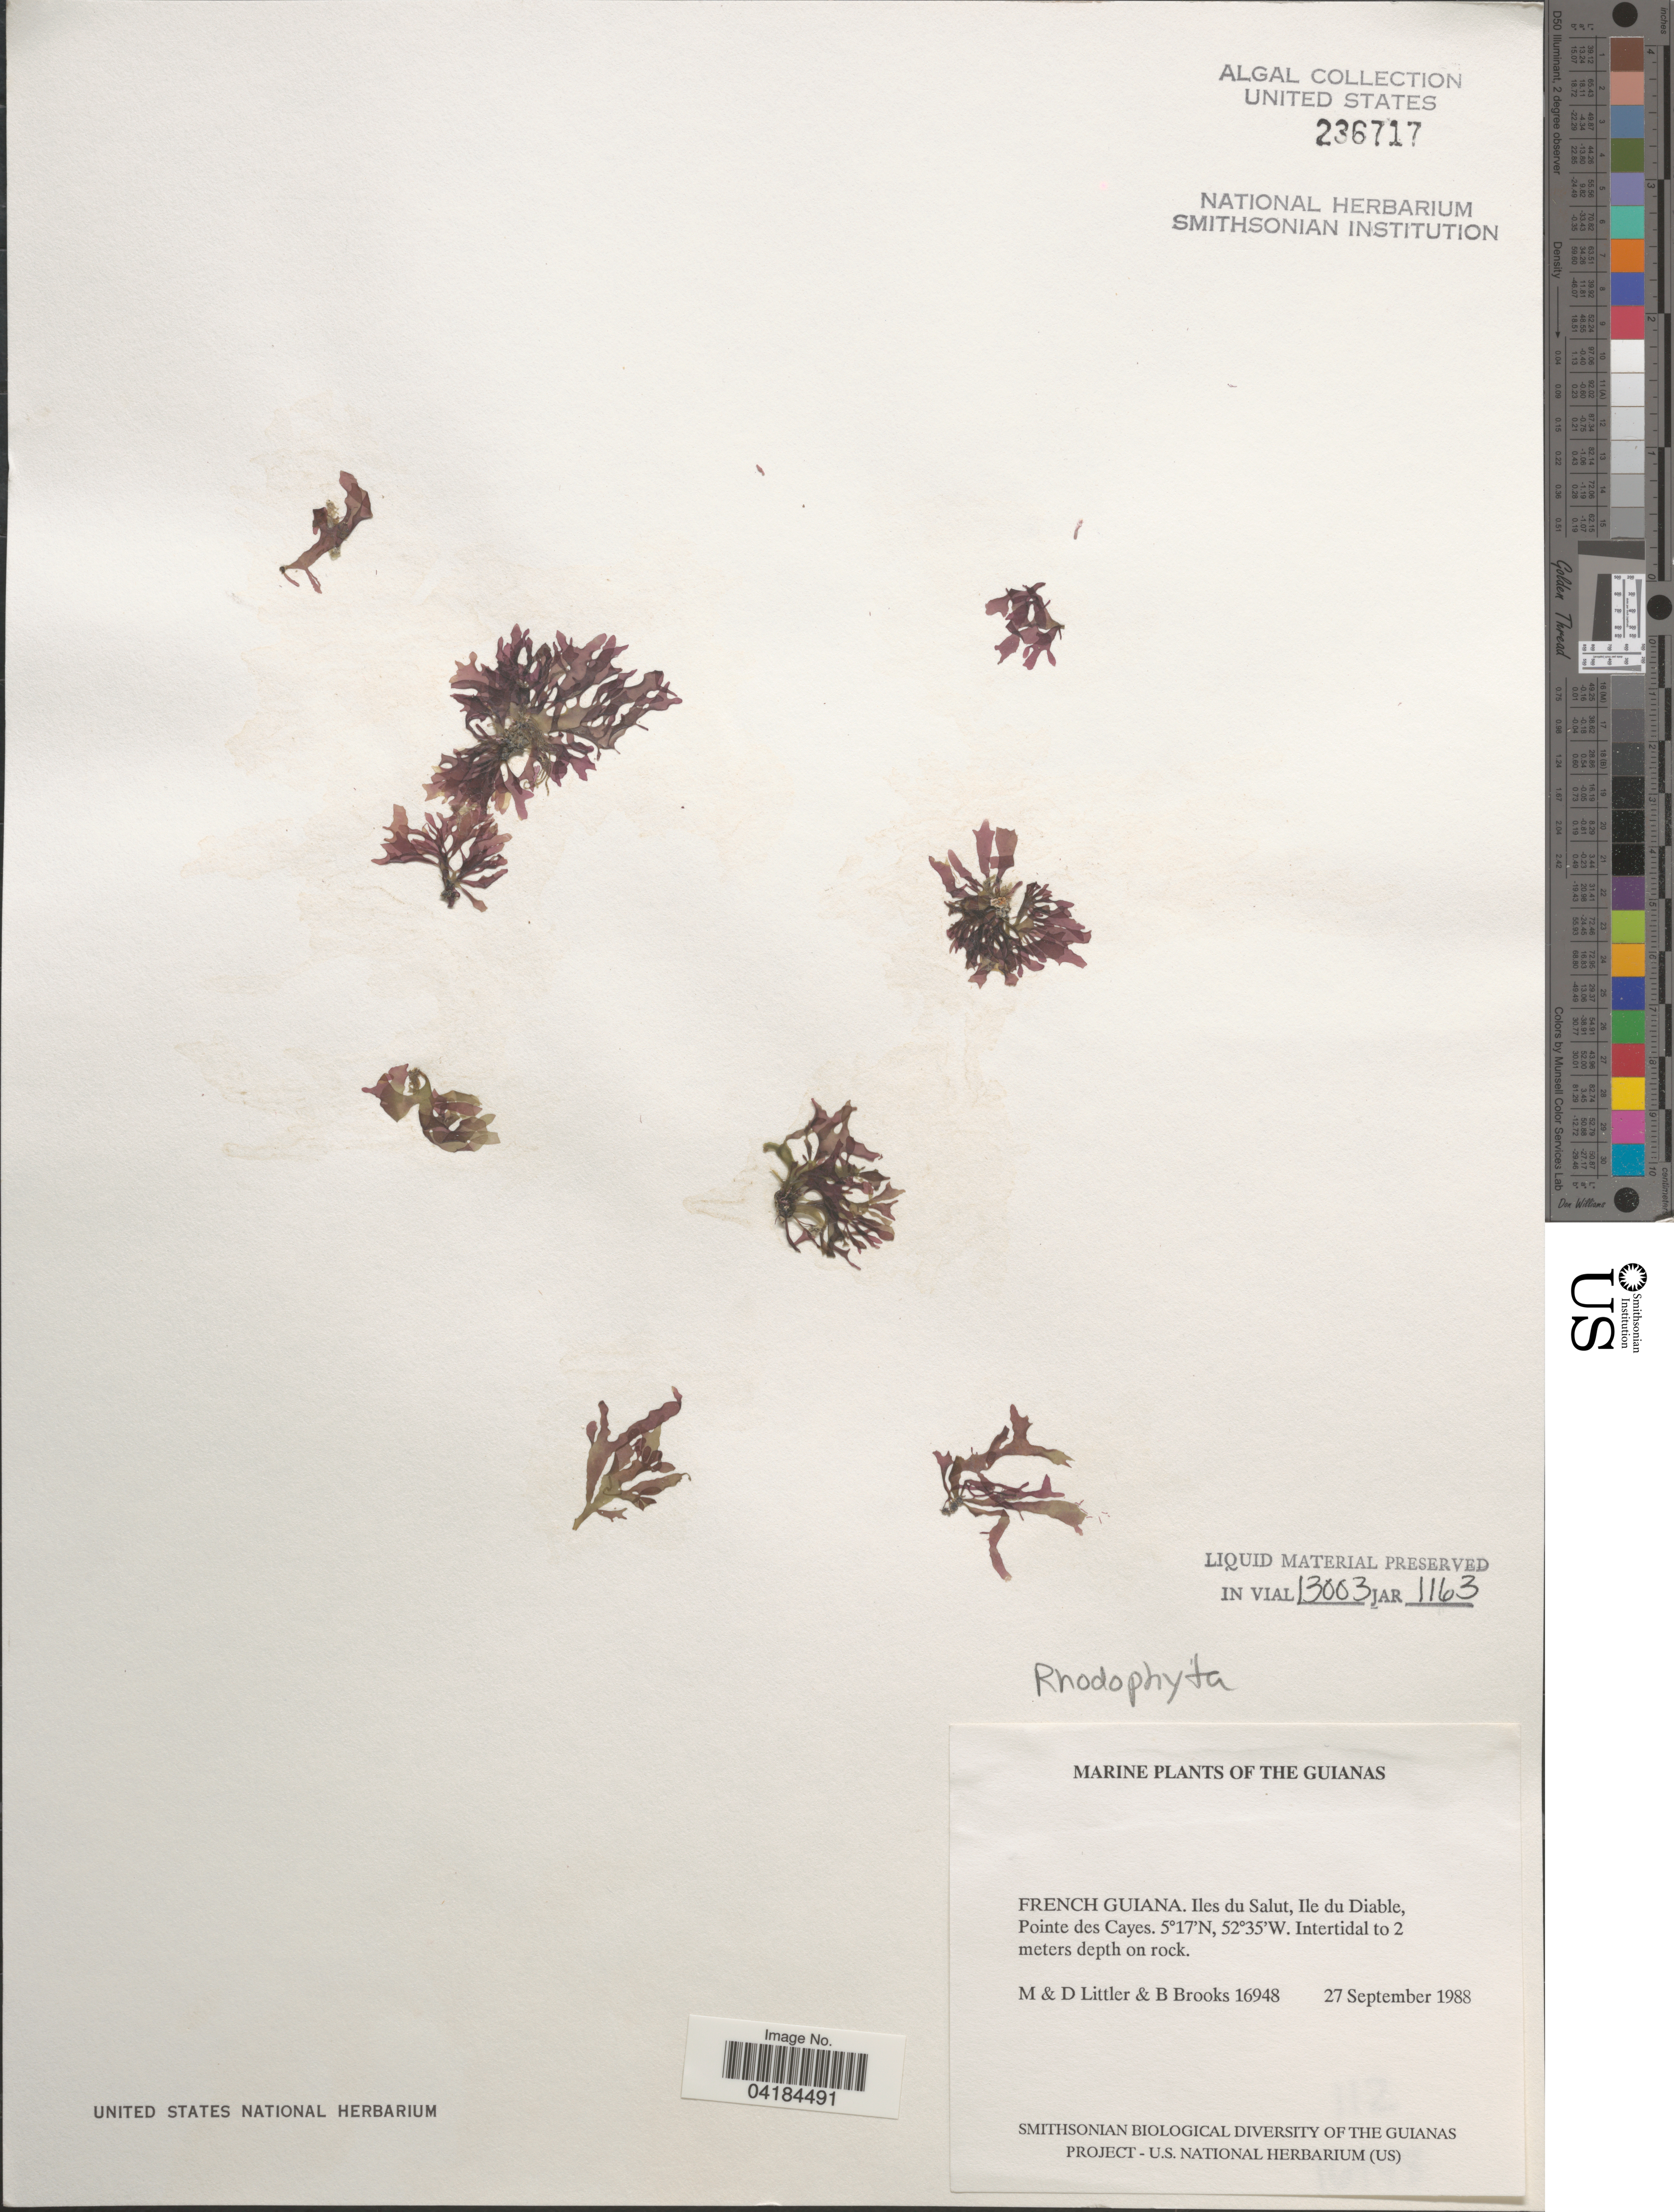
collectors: M. Littler, D. S. Littler & B. Brooks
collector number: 16948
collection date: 1988-09-27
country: French Guiana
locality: The Guianas. Iles du Salut, Ile du Diable, Pointe des Cayes.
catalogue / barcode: US 236717